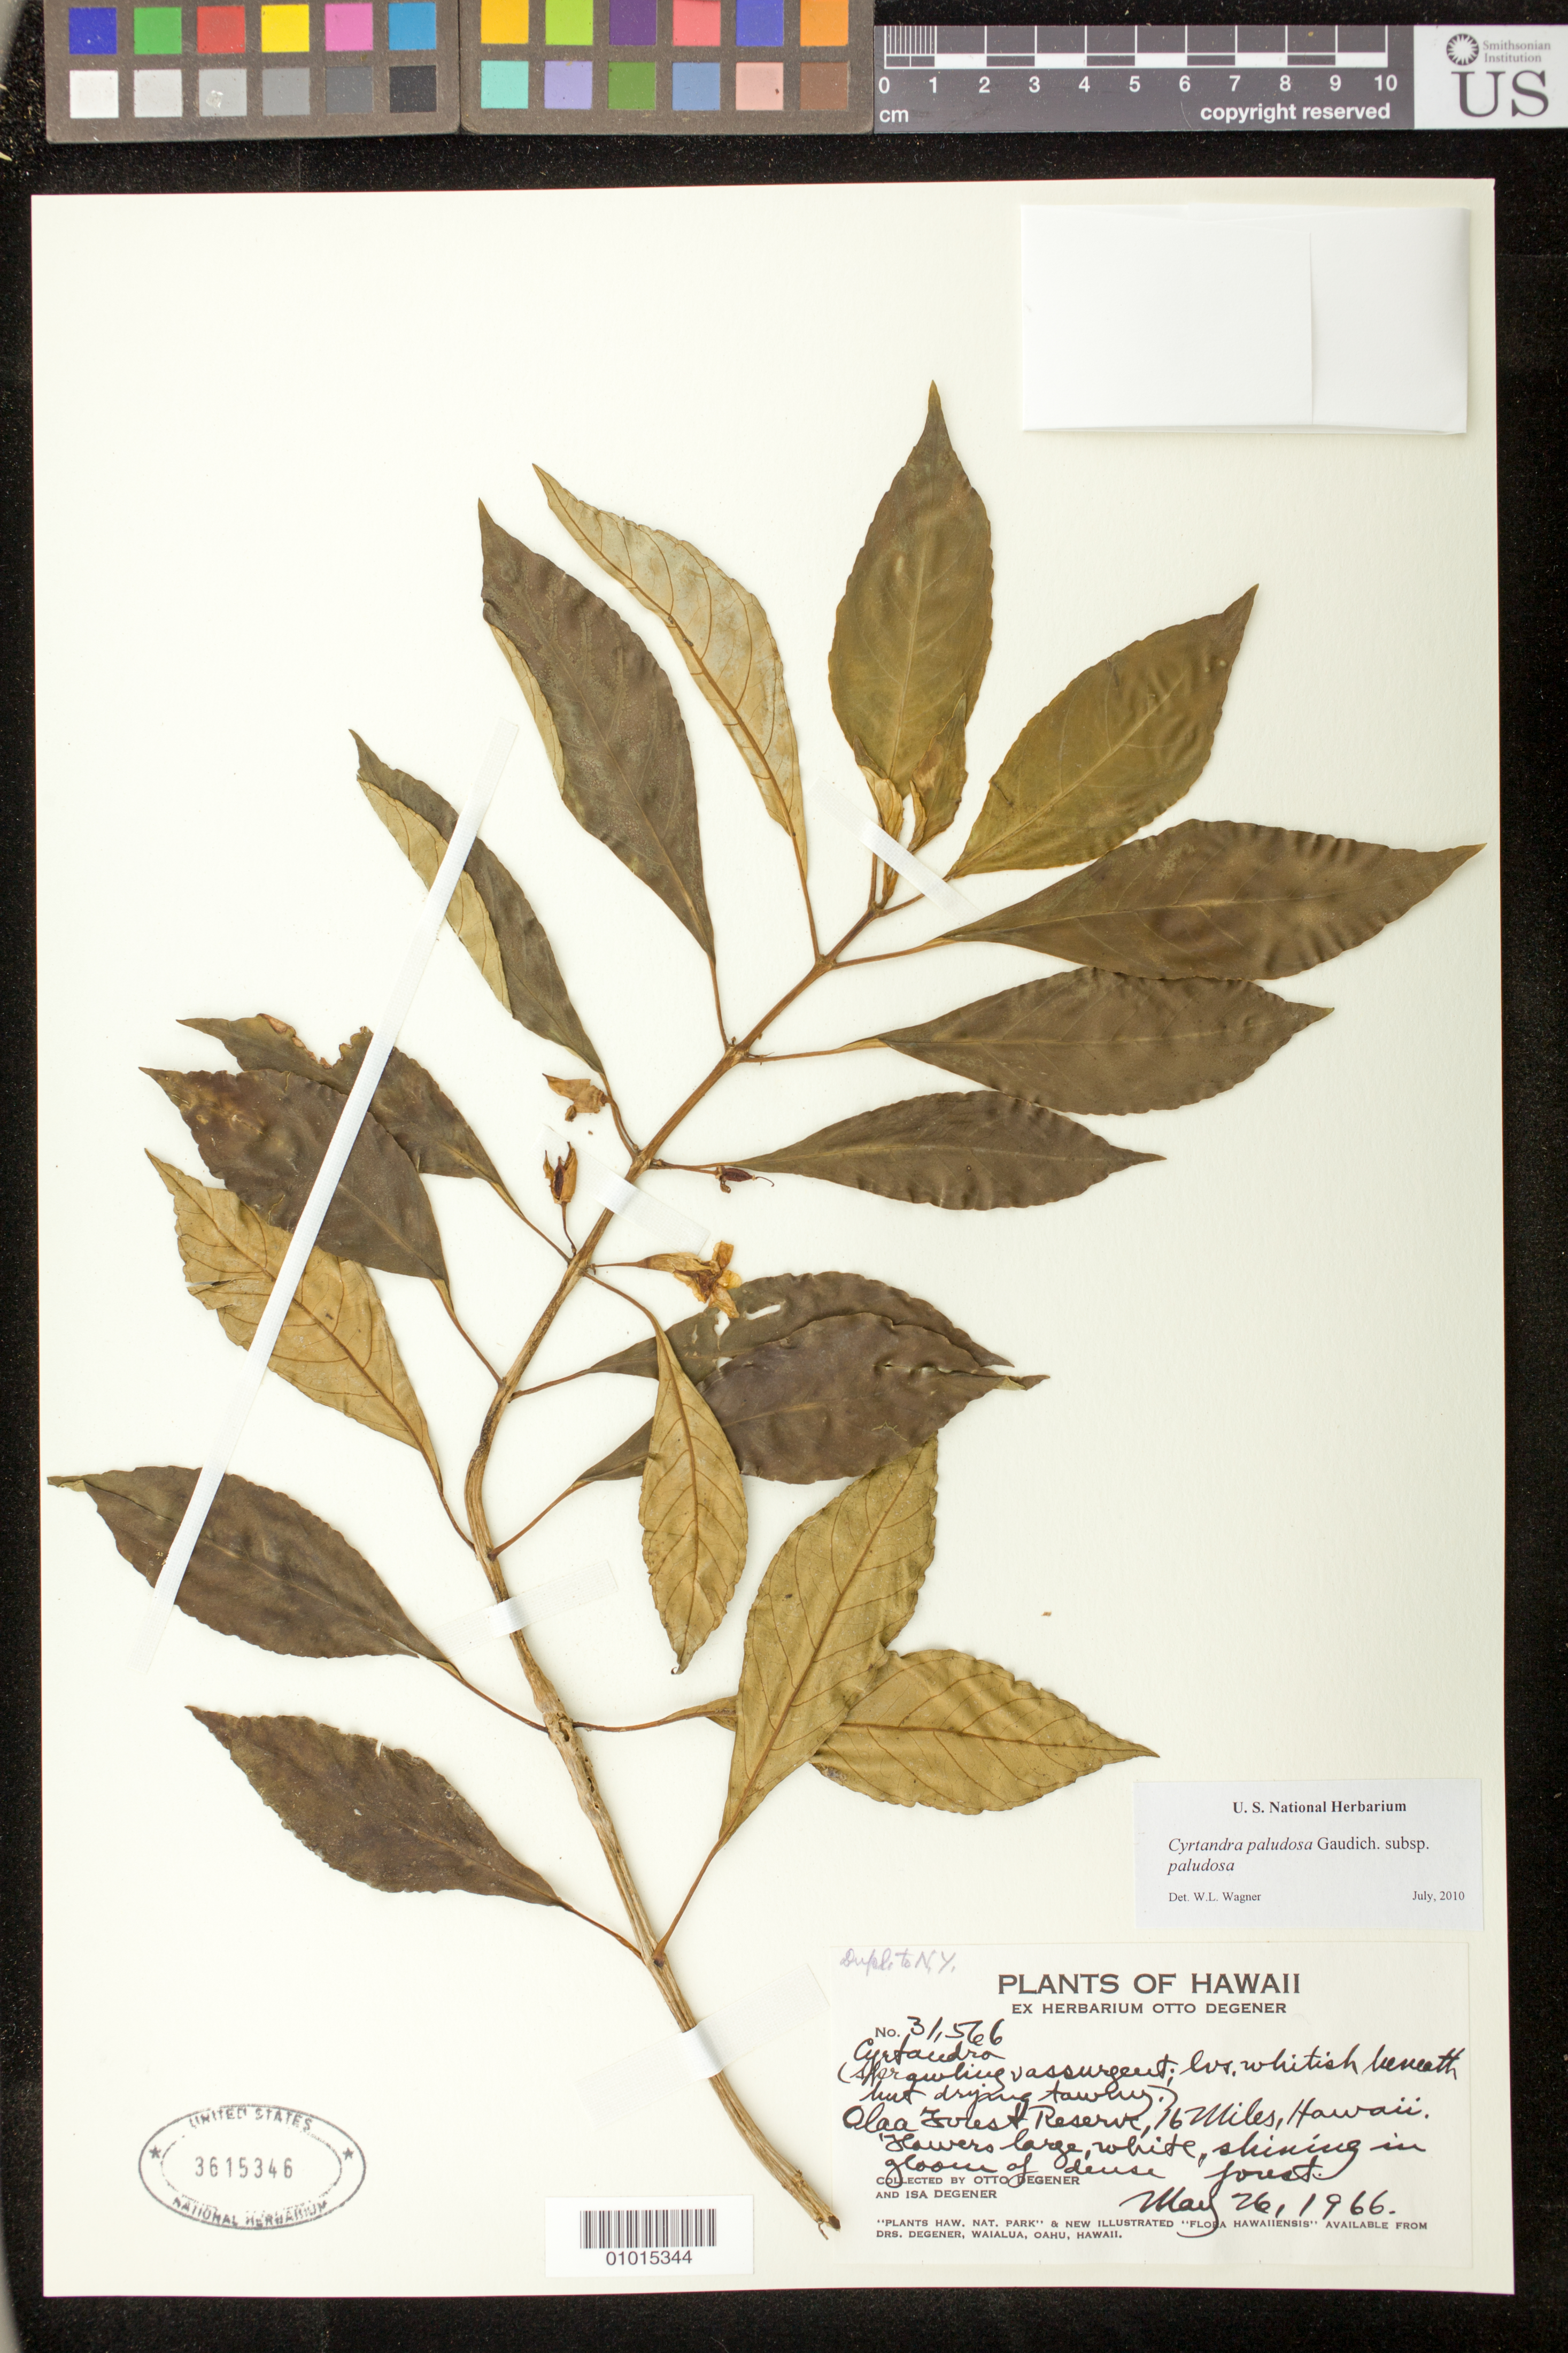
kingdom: Plantae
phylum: Tracheophyta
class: Magnoliopsida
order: Lamiales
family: Gesneriaceae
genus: Cyrtandra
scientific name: Cyrtandra paludosa var. paludosa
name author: Gaudich.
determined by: Wagner, W. L., (BOT), Smithsonian Institution - National Museum of Natural History (UNITED STATES)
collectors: O. Degener & I. Degener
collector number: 31566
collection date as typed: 26 May 1966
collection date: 1966-05-26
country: United States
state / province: Hawaii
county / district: Hawaii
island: Hawaii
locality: Olaa Forest Reserve, 16 miles Hawaii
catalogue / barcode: US 3615346